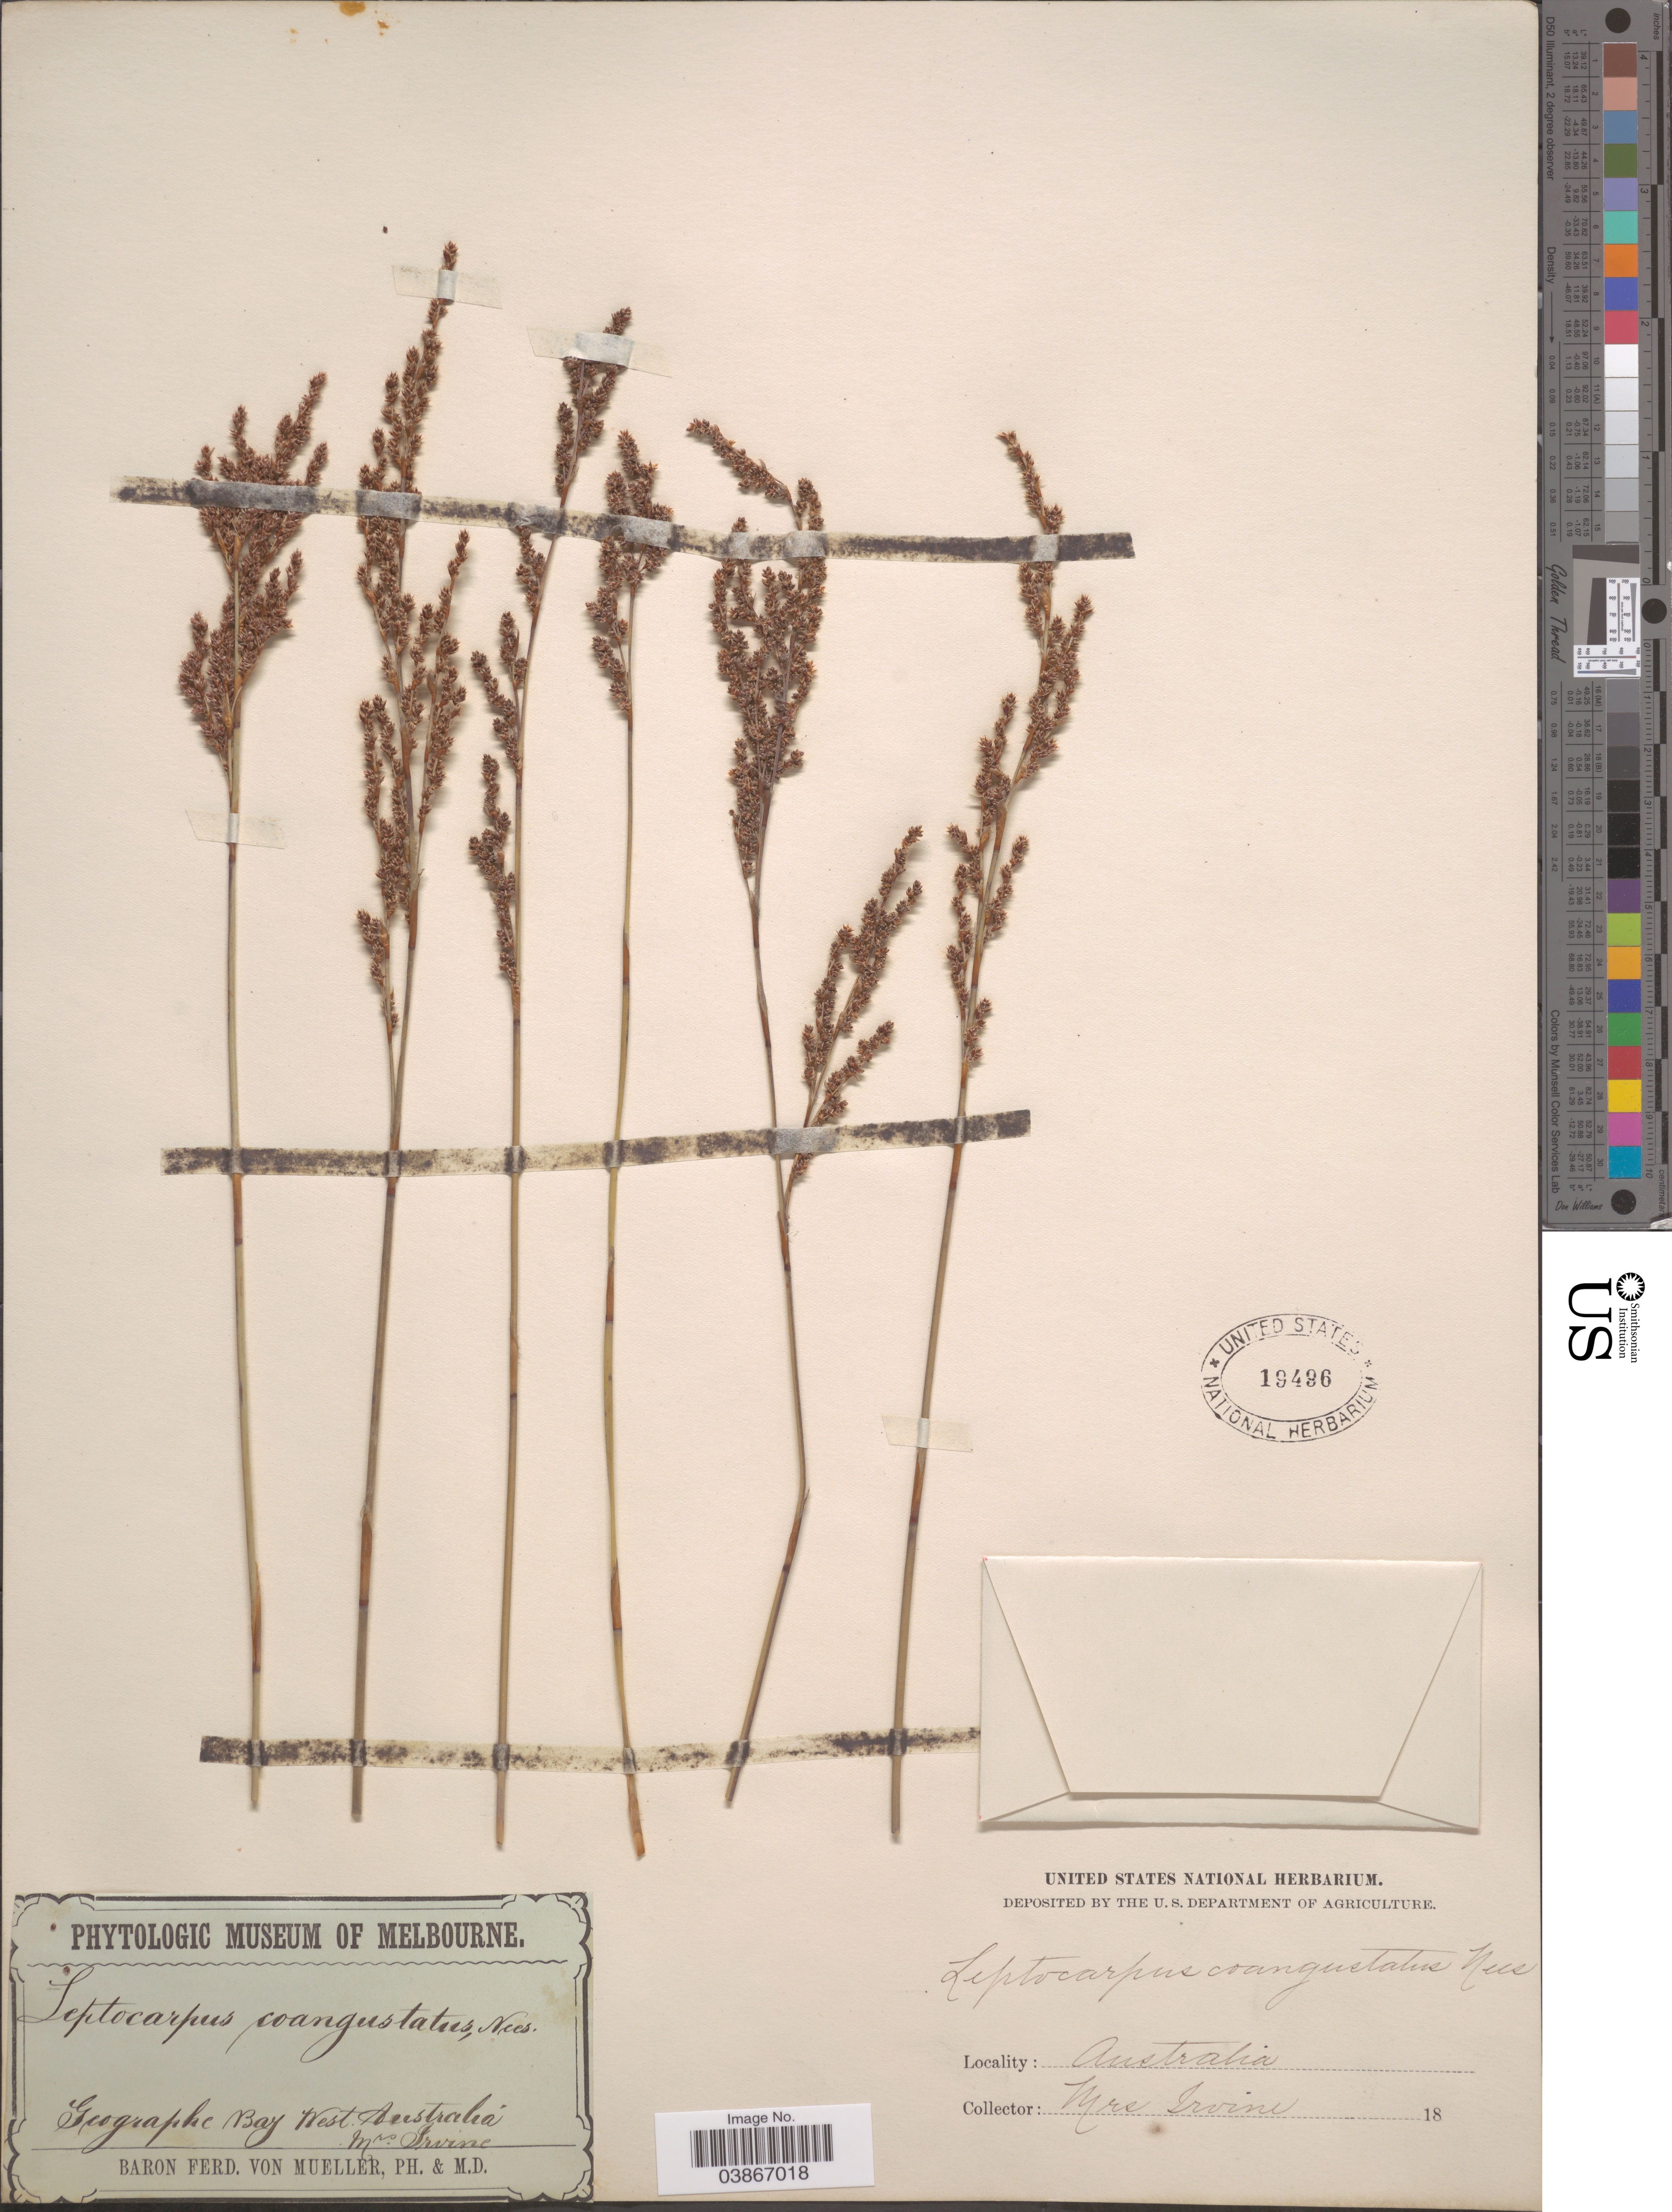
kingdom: Plantae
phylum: Tracheophyta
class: Liliopsida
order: Poales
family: Restionaceae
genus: Leptocarpus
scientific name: Leptocarpus coangustatus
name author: Nees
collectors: Irvine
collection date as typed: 18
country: Australia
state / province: Western Australia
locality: Geographe Bay West Australia.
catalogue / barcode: US 19496